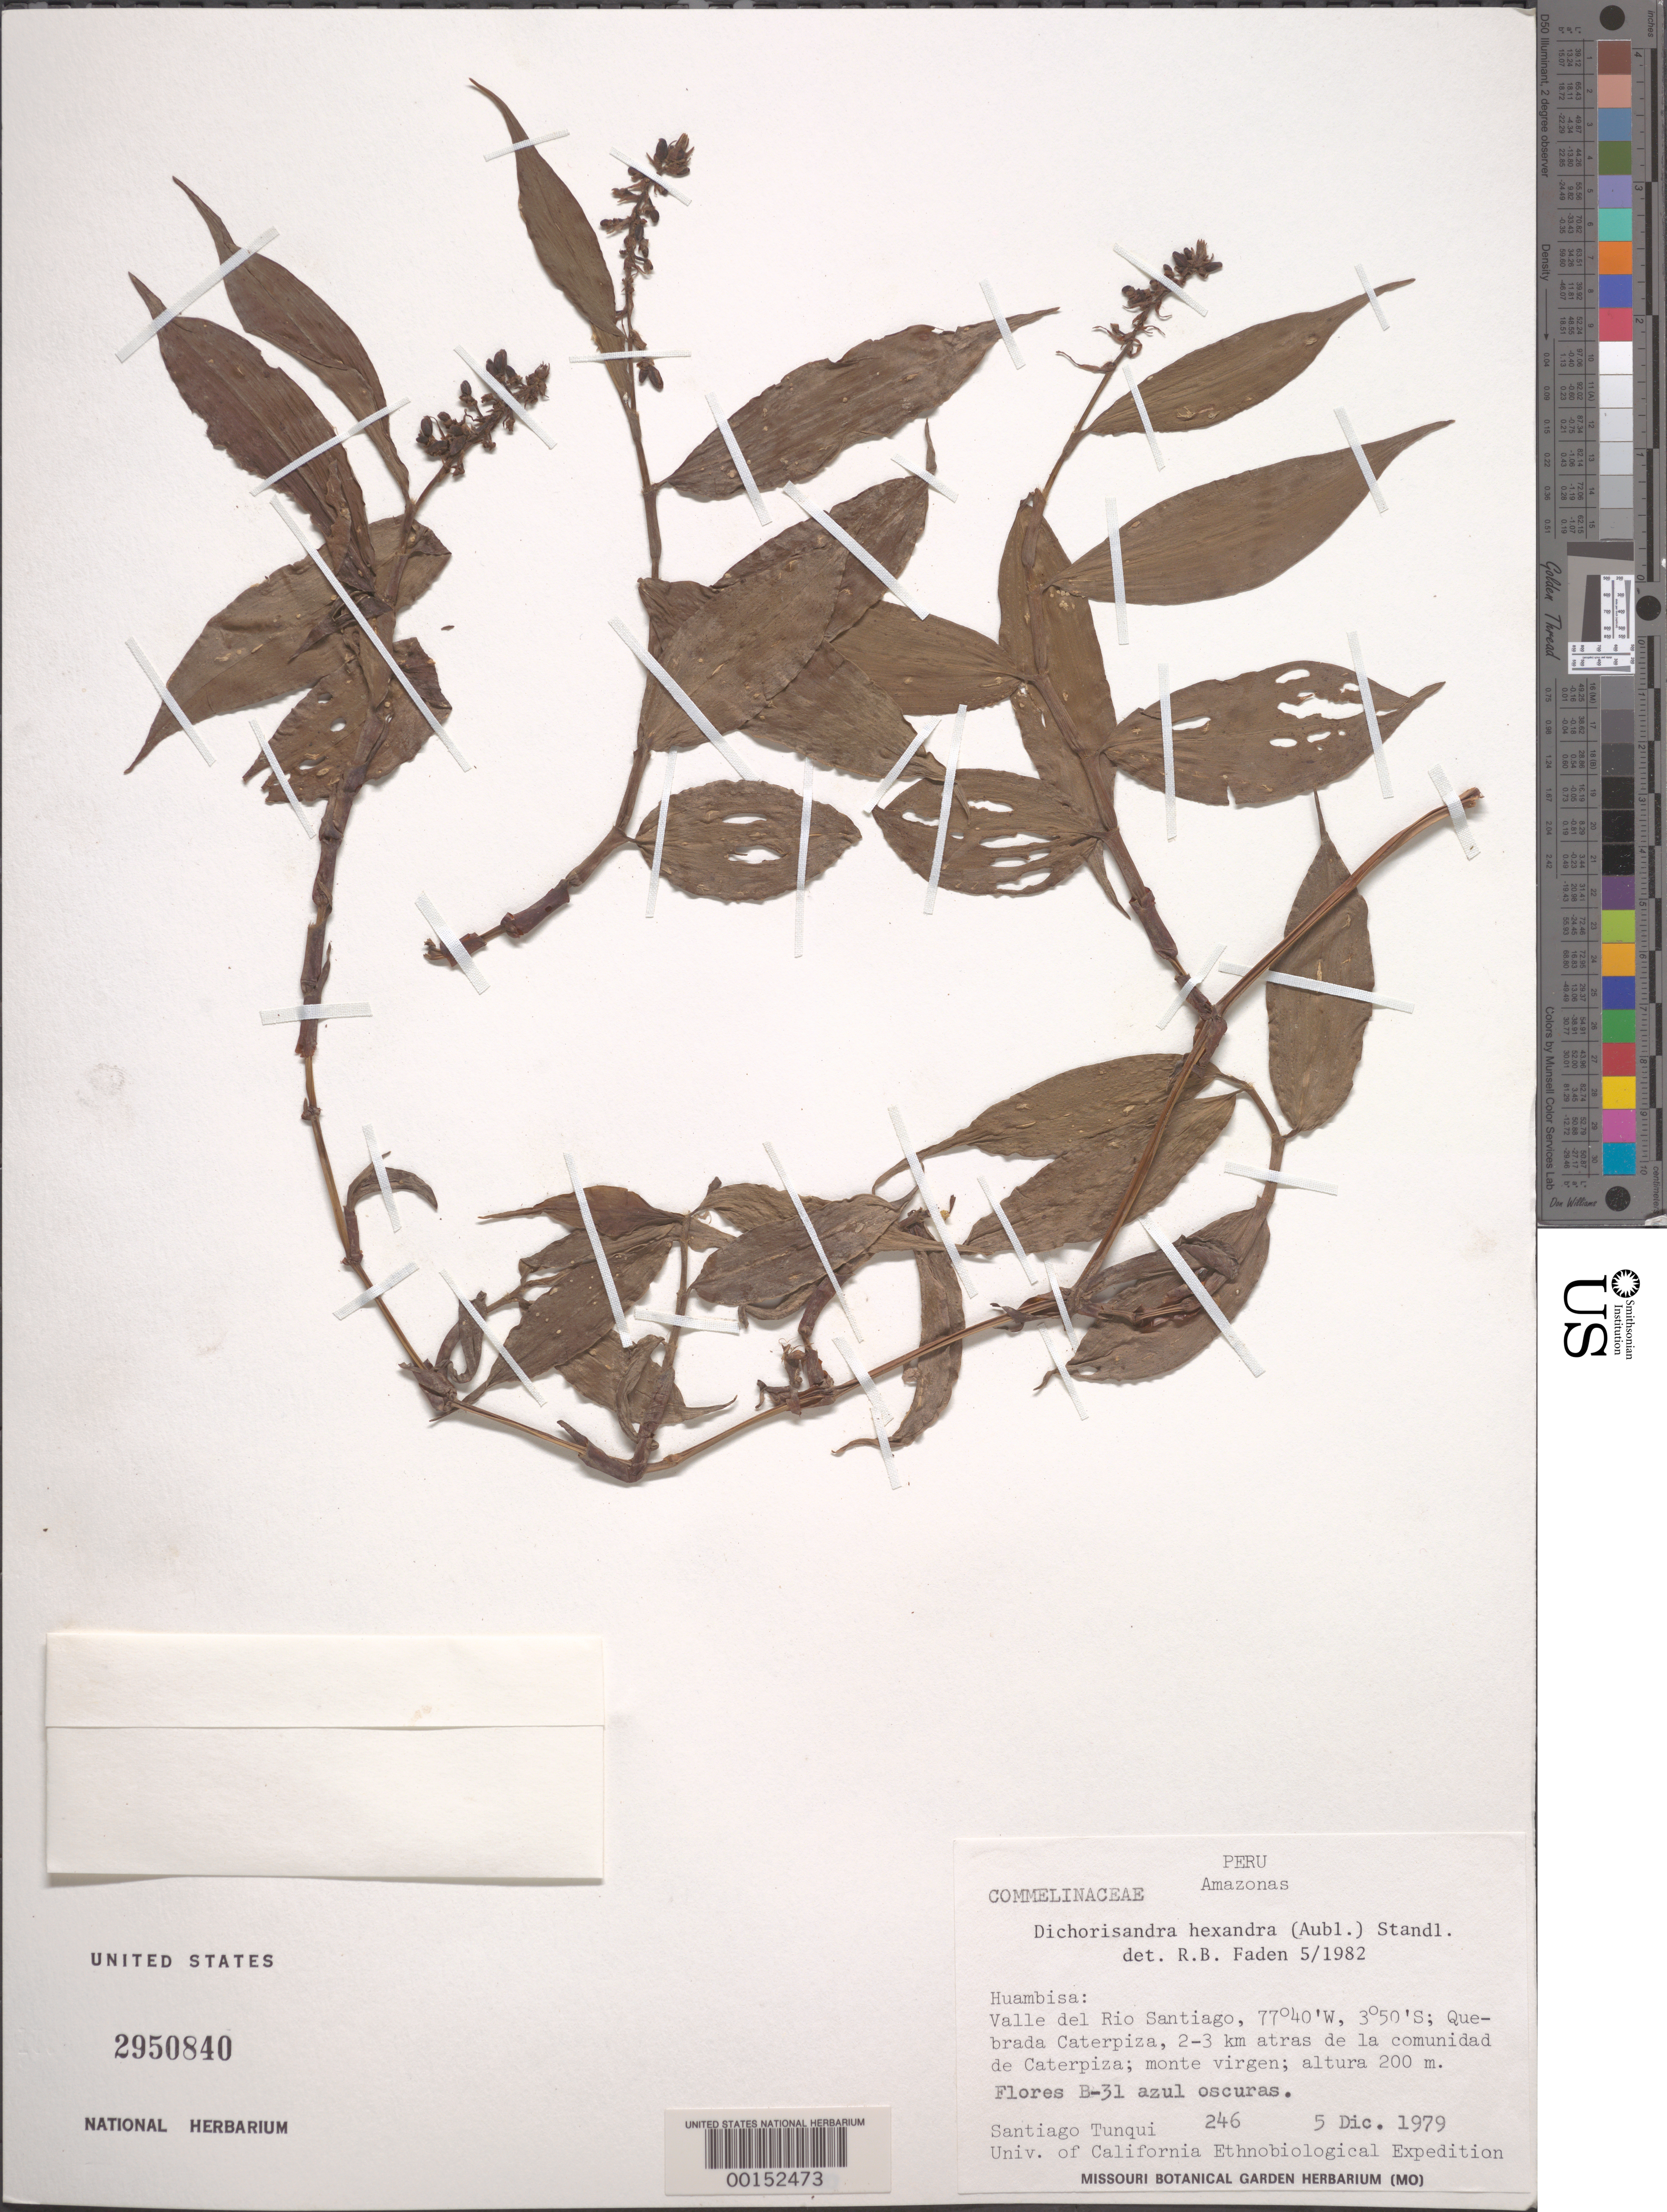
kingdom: Plantae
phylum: Tracheophyta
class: Liliopsida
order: Commelinales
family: Commelinaceae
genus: Dichorisandra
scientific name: Dichorisandra hexandra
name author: (Aubl.) Standl.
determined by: Faden, Robert B., (US), Smithsonian Institution - National Museum of Natural History (UNITED STATES)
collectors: S. Tunqui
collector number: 246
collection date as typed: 05 Dec 1979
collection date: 1979-12-05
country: Peru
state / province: Amazonas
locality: Huambisa [District?], valle del Río Santiago, Quebrada Caerpiza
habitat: Virgin mountain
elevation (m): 200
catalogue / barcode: US 2950840